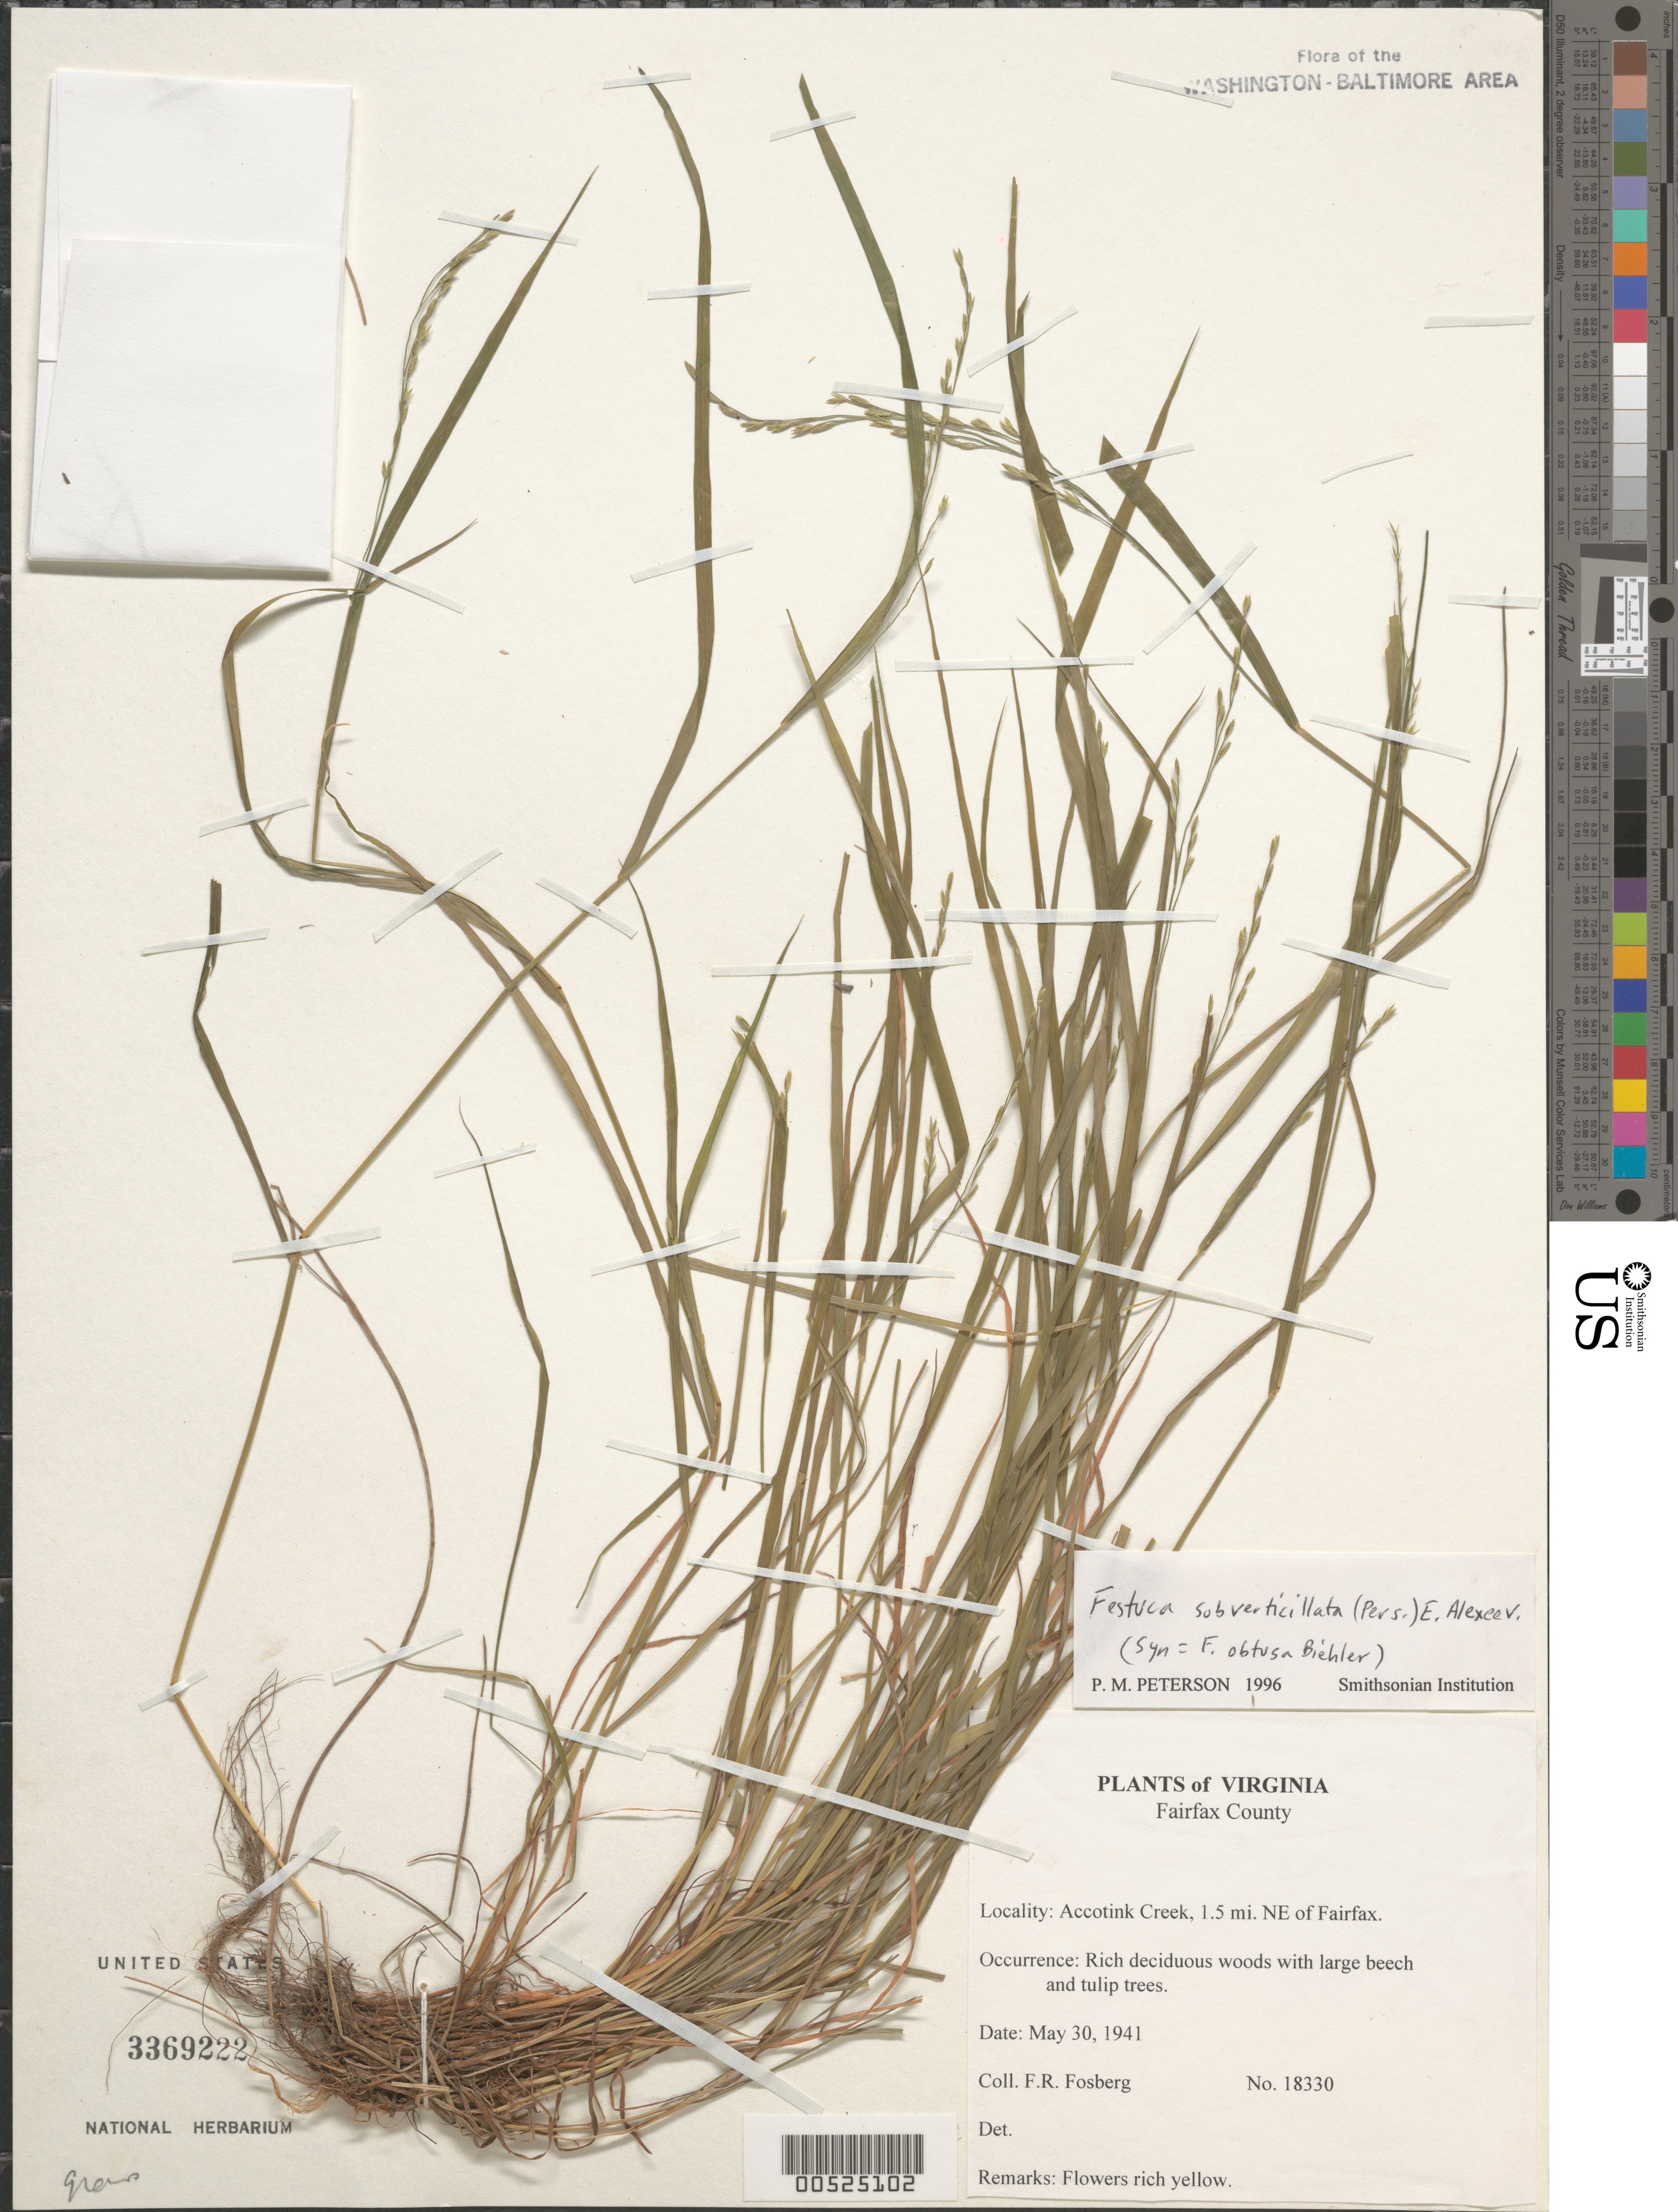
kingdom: Plantae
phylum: Tracheophyta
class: Liliopsida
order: Poales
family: Poaceae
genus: Festuca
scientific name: Festuca subverticillata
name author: (Pers.) E.B. Alexeev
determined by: Peterson, Paul M., (BOT), Smithsonian Institution - National Museum of Natural History (UNITED STATES)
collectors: F. R. Fosberg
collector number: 18330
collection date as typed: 30 May 1941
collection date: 1941-05-30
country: United States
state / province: Virginia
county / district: Fairfax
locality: Accotink Creek, 1.5 mi. NE of Fairfax.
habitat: Rich deciduous woods with large beech and tulip trees.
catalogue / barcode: US 3369222